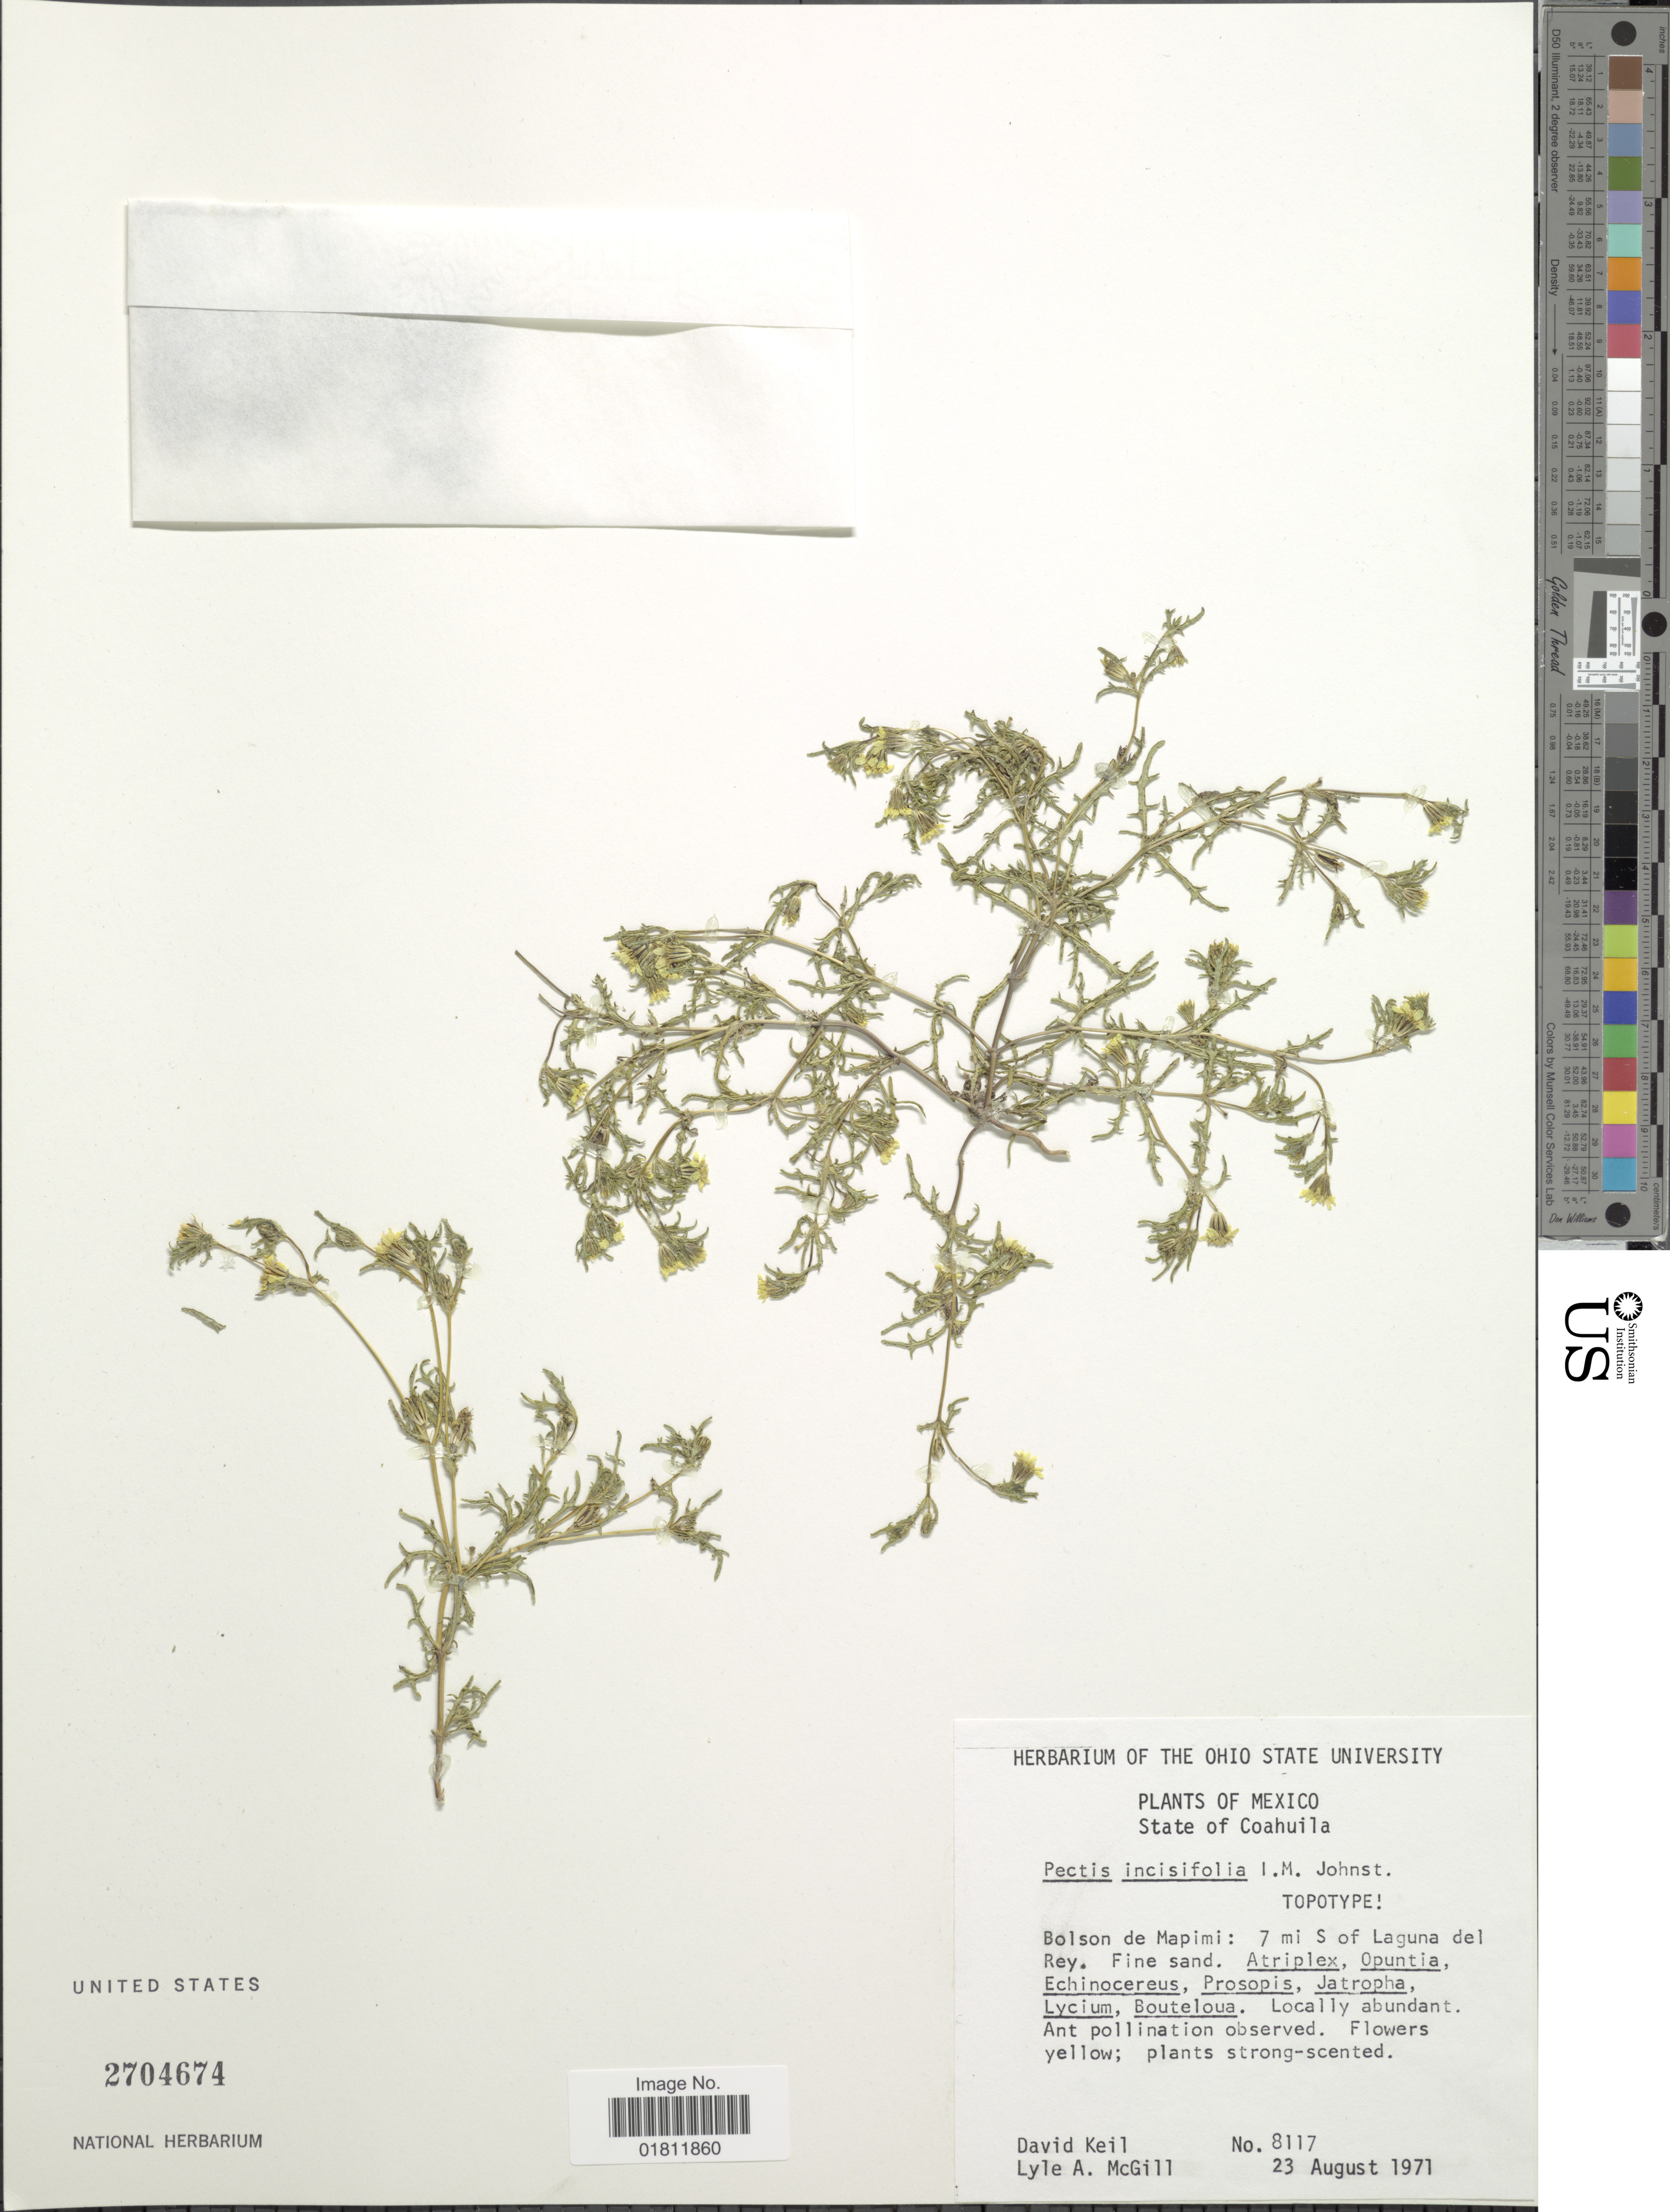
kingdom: Plantae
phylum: Tracheophyta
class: Magnoliopsida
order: Asterales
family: Asteraceae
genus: Pectis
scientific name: Pectis incisifolia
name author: I.M. Johnst.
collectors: D. J. Keil & L. McGill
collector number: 8117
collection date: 1971-08-23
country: Mexico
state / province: Coahuila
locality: State of Coahuila. Bolson de Mapimi: 7 mi S of Laguna del Rey.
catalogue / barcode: US 2704674